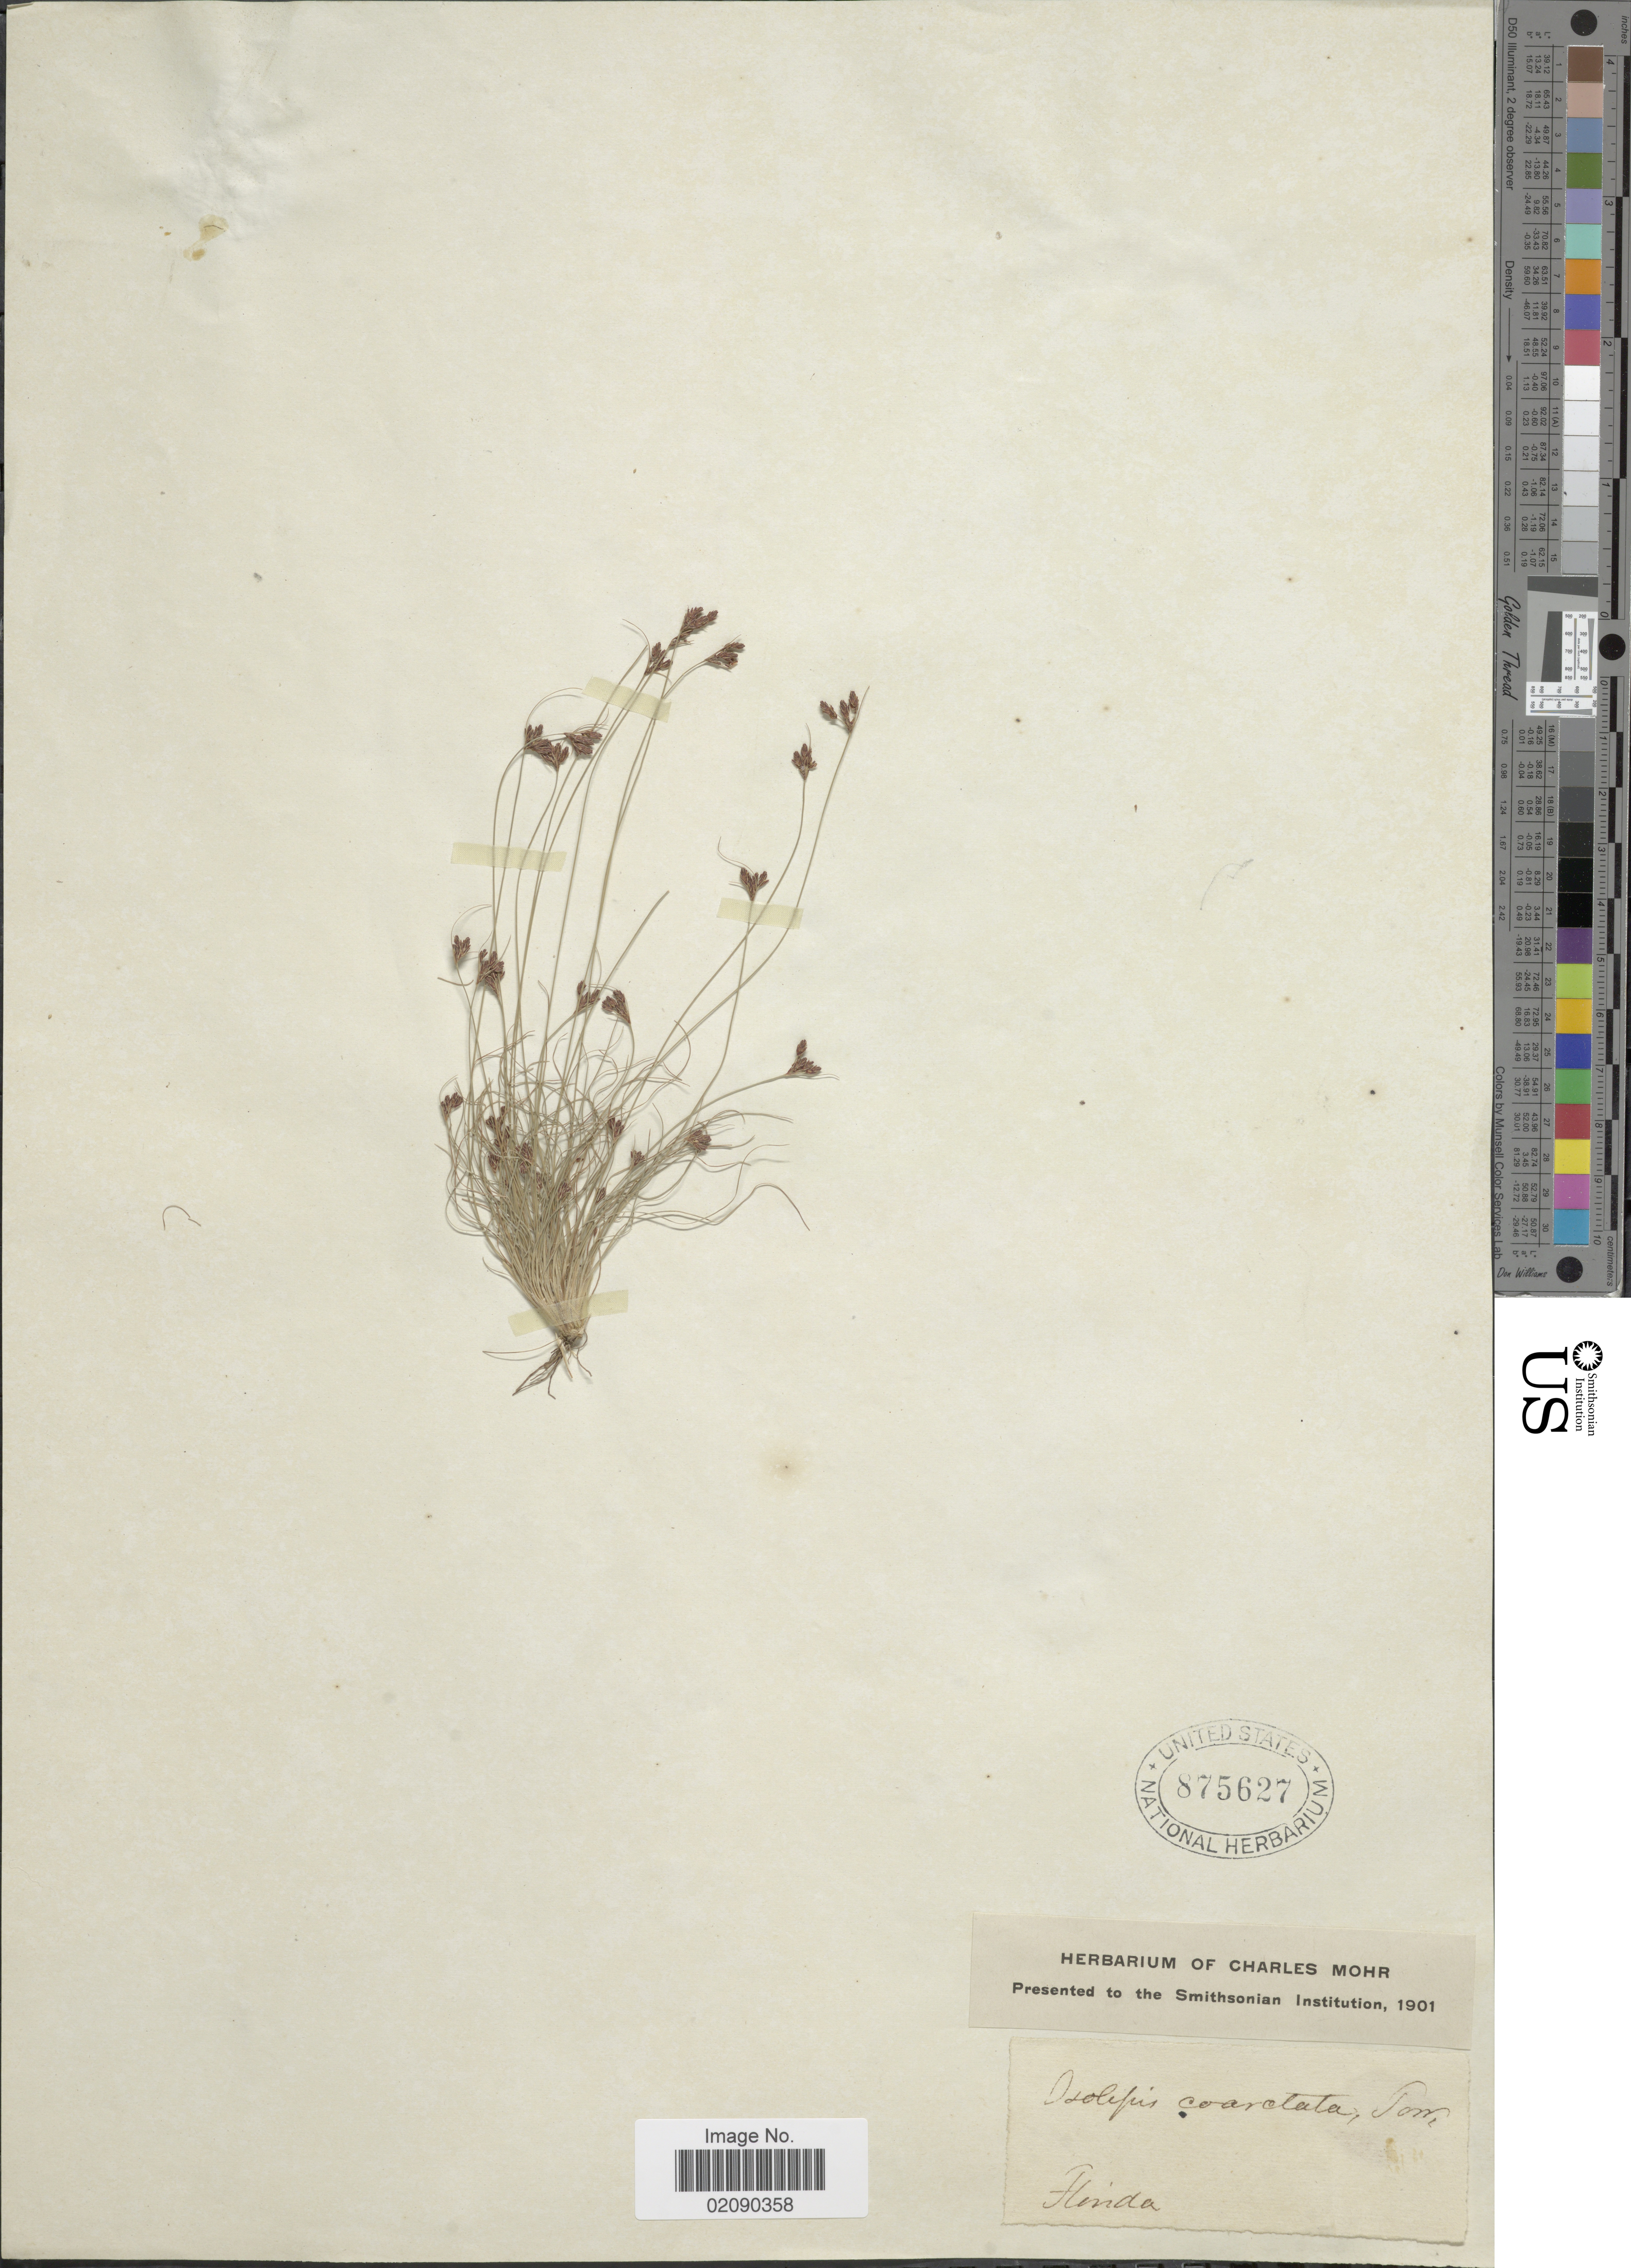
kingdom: Plantae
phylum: Tracheophyta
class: Liliopsida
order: Poales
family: Cyperaceae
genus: Bulbostylis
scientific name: Bulbostylis ciliatifolia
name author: (Elliott) Fernald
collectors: ex herb. Charles Mohr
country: United States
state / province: Florida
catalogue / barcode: US 875627